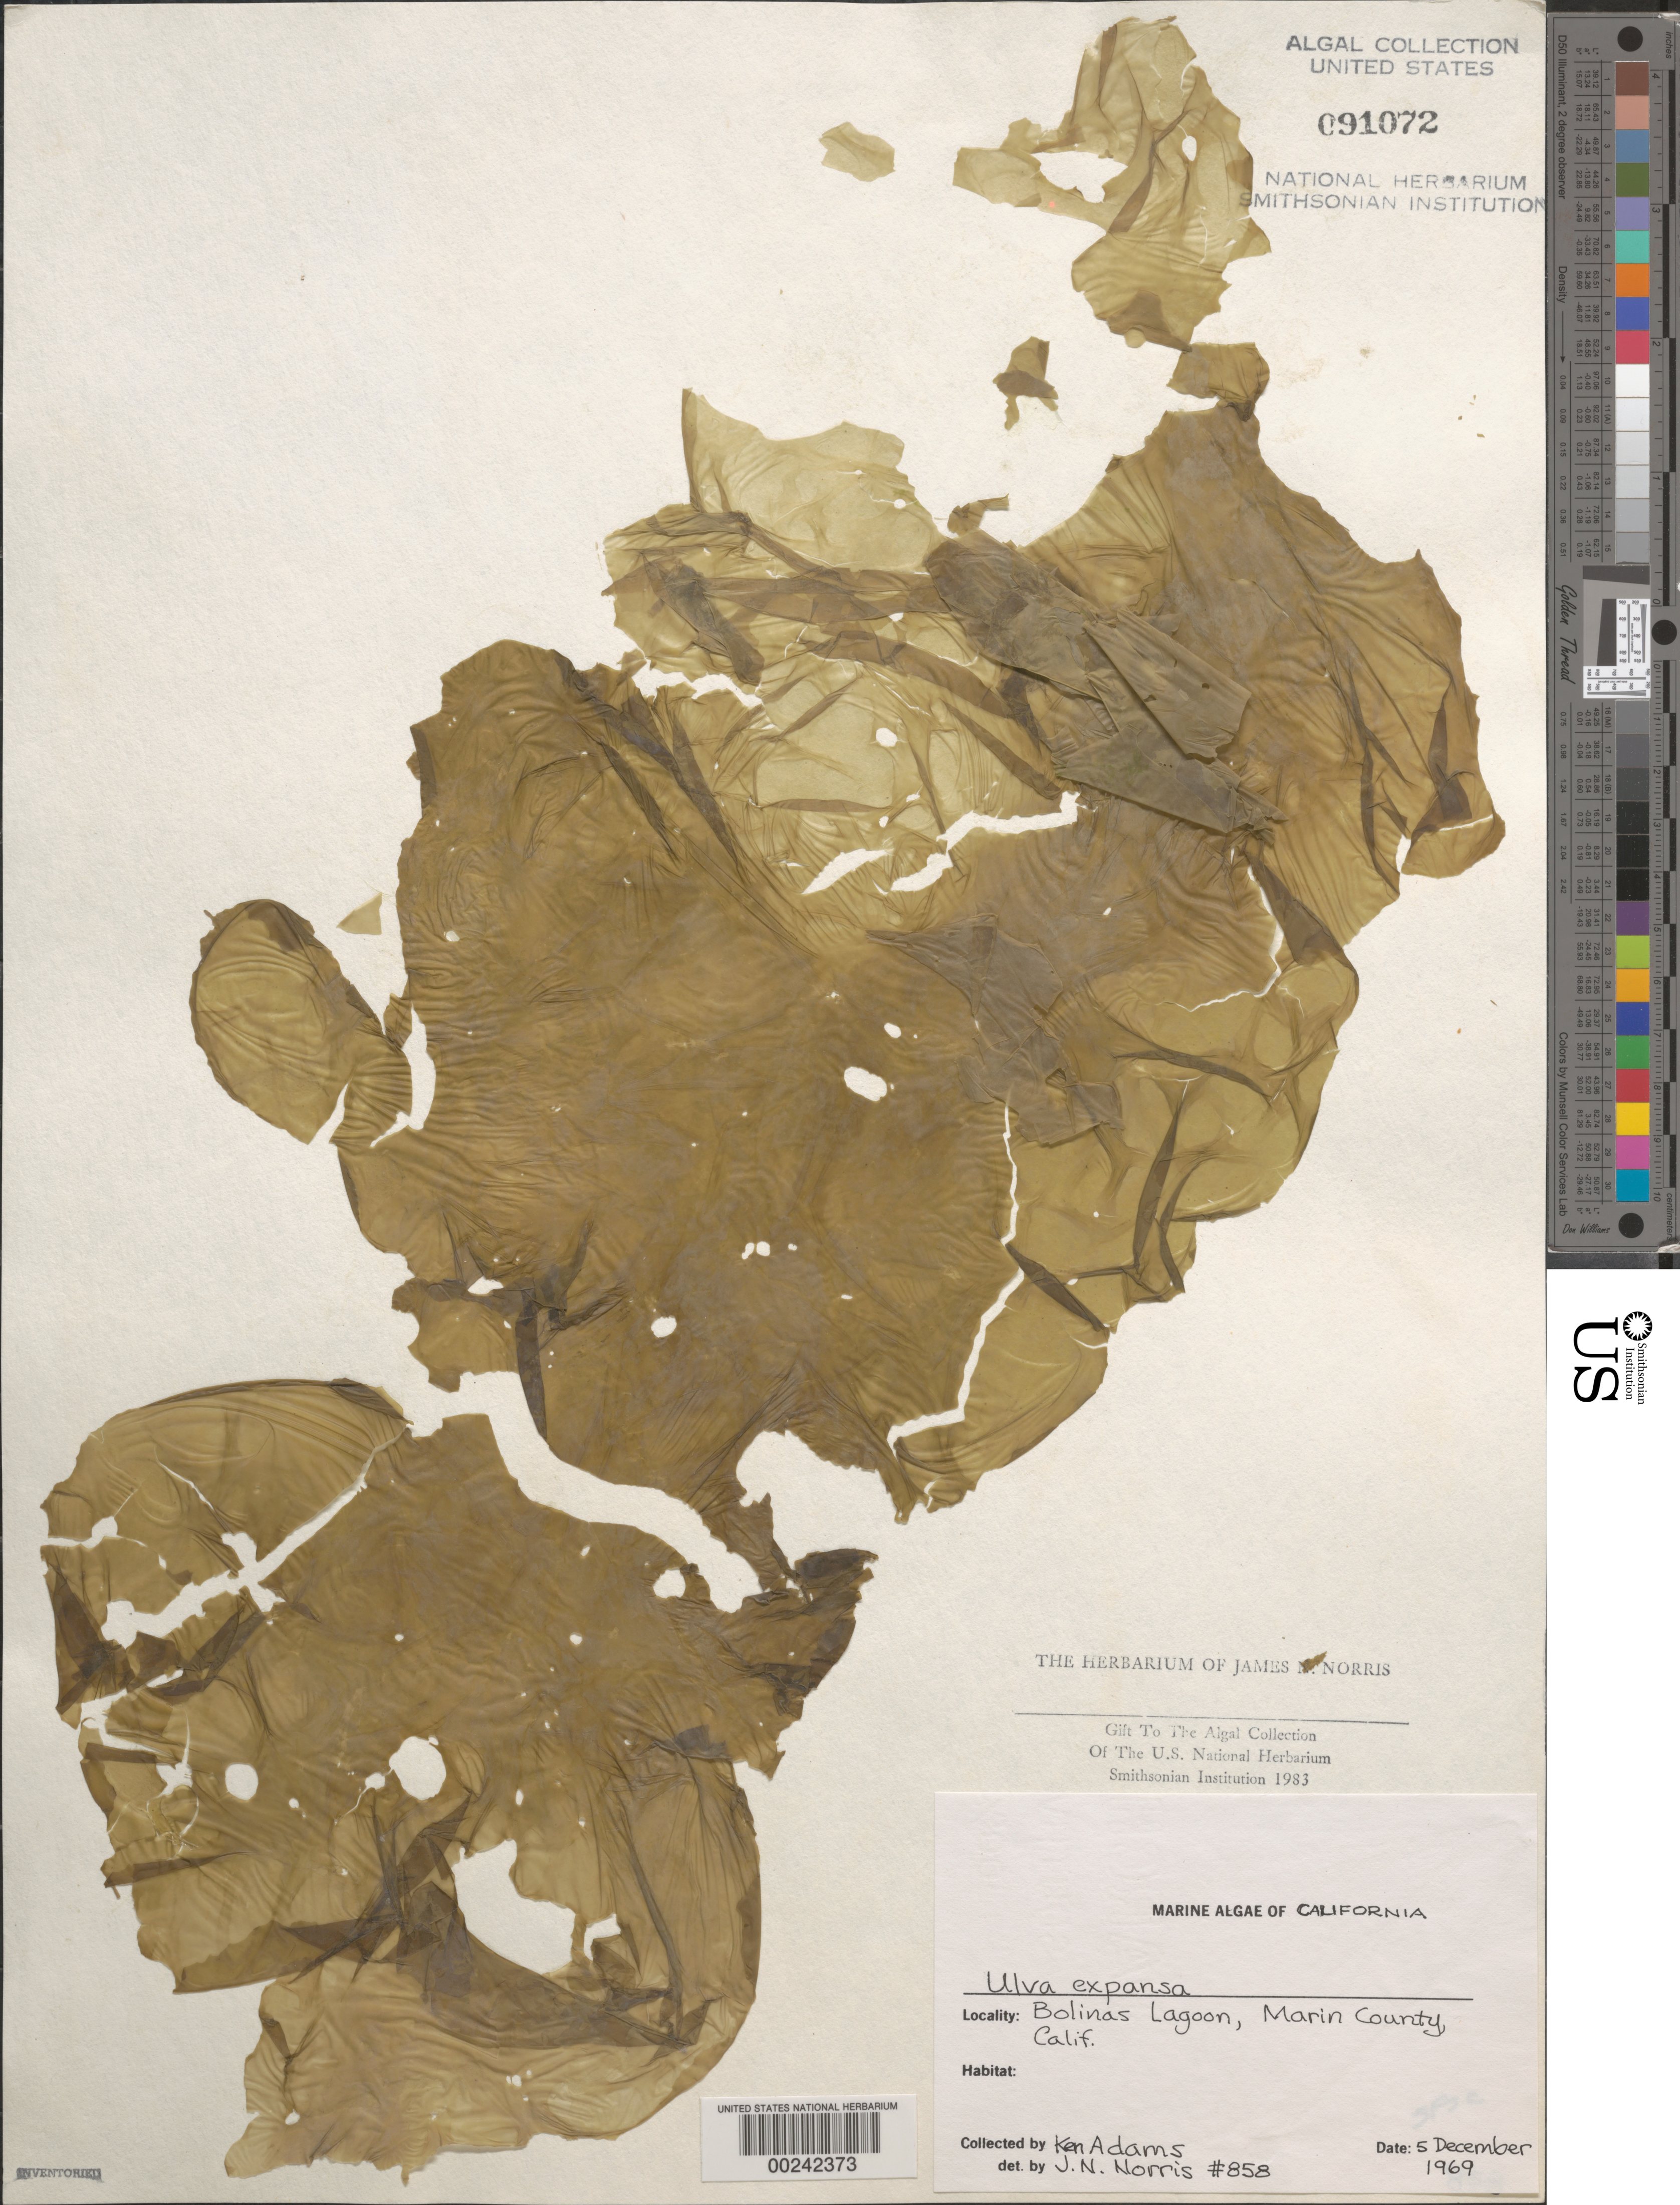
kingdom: Plantae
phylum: Chlorophyta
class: Ulvophyceae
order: Ulvales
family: Ulvaceae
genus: Ulva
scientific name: Ulva expansa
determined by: Norris, James N.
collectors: K. Adams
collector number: JN-858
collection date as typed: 05 Dec 1969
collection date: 1969-12-05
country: United States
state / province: California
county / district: Marin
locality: Bolinas Lagoon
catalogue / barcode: US 91072